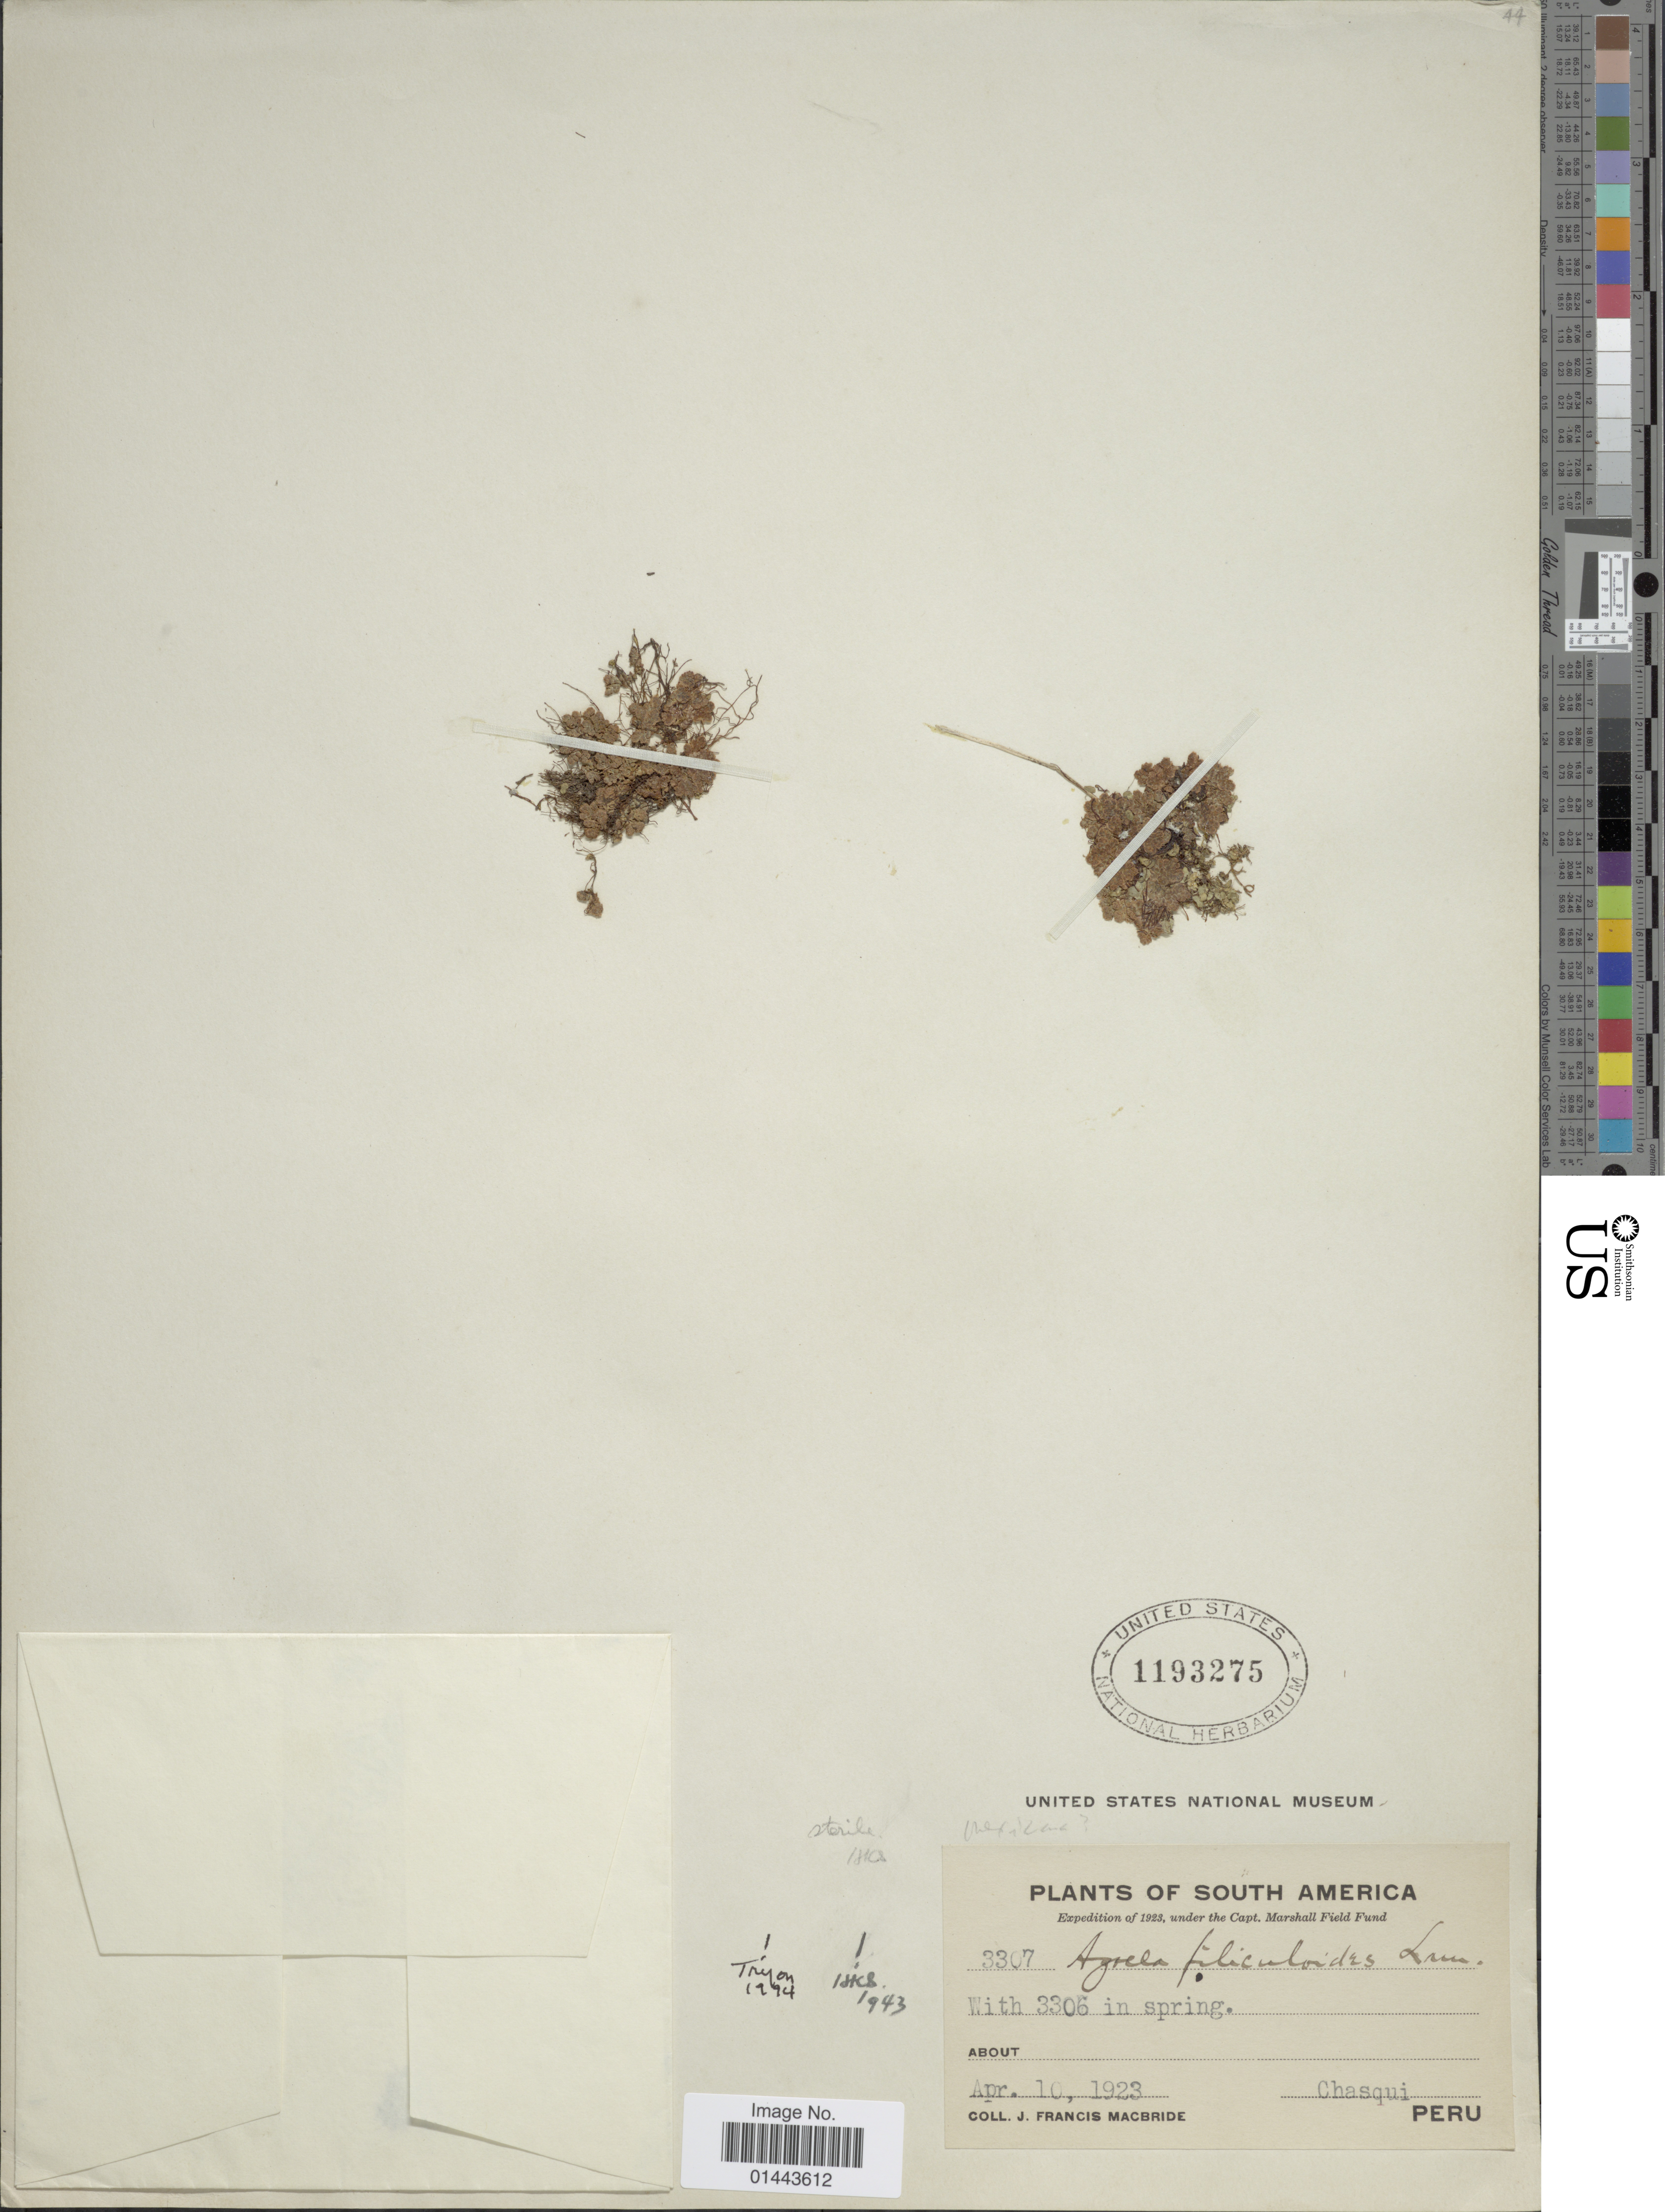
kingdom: Plantae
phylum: Tracheophyta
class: Polypodiopsida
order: Salviniales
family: Salviniaceae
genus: Azolla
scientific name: Azolla mexicana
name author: C. Presl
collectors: J. F. Macbride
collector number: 3307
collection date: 1923-04-10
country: Peru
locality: Chasqui. In spring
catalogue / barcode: US 1193275